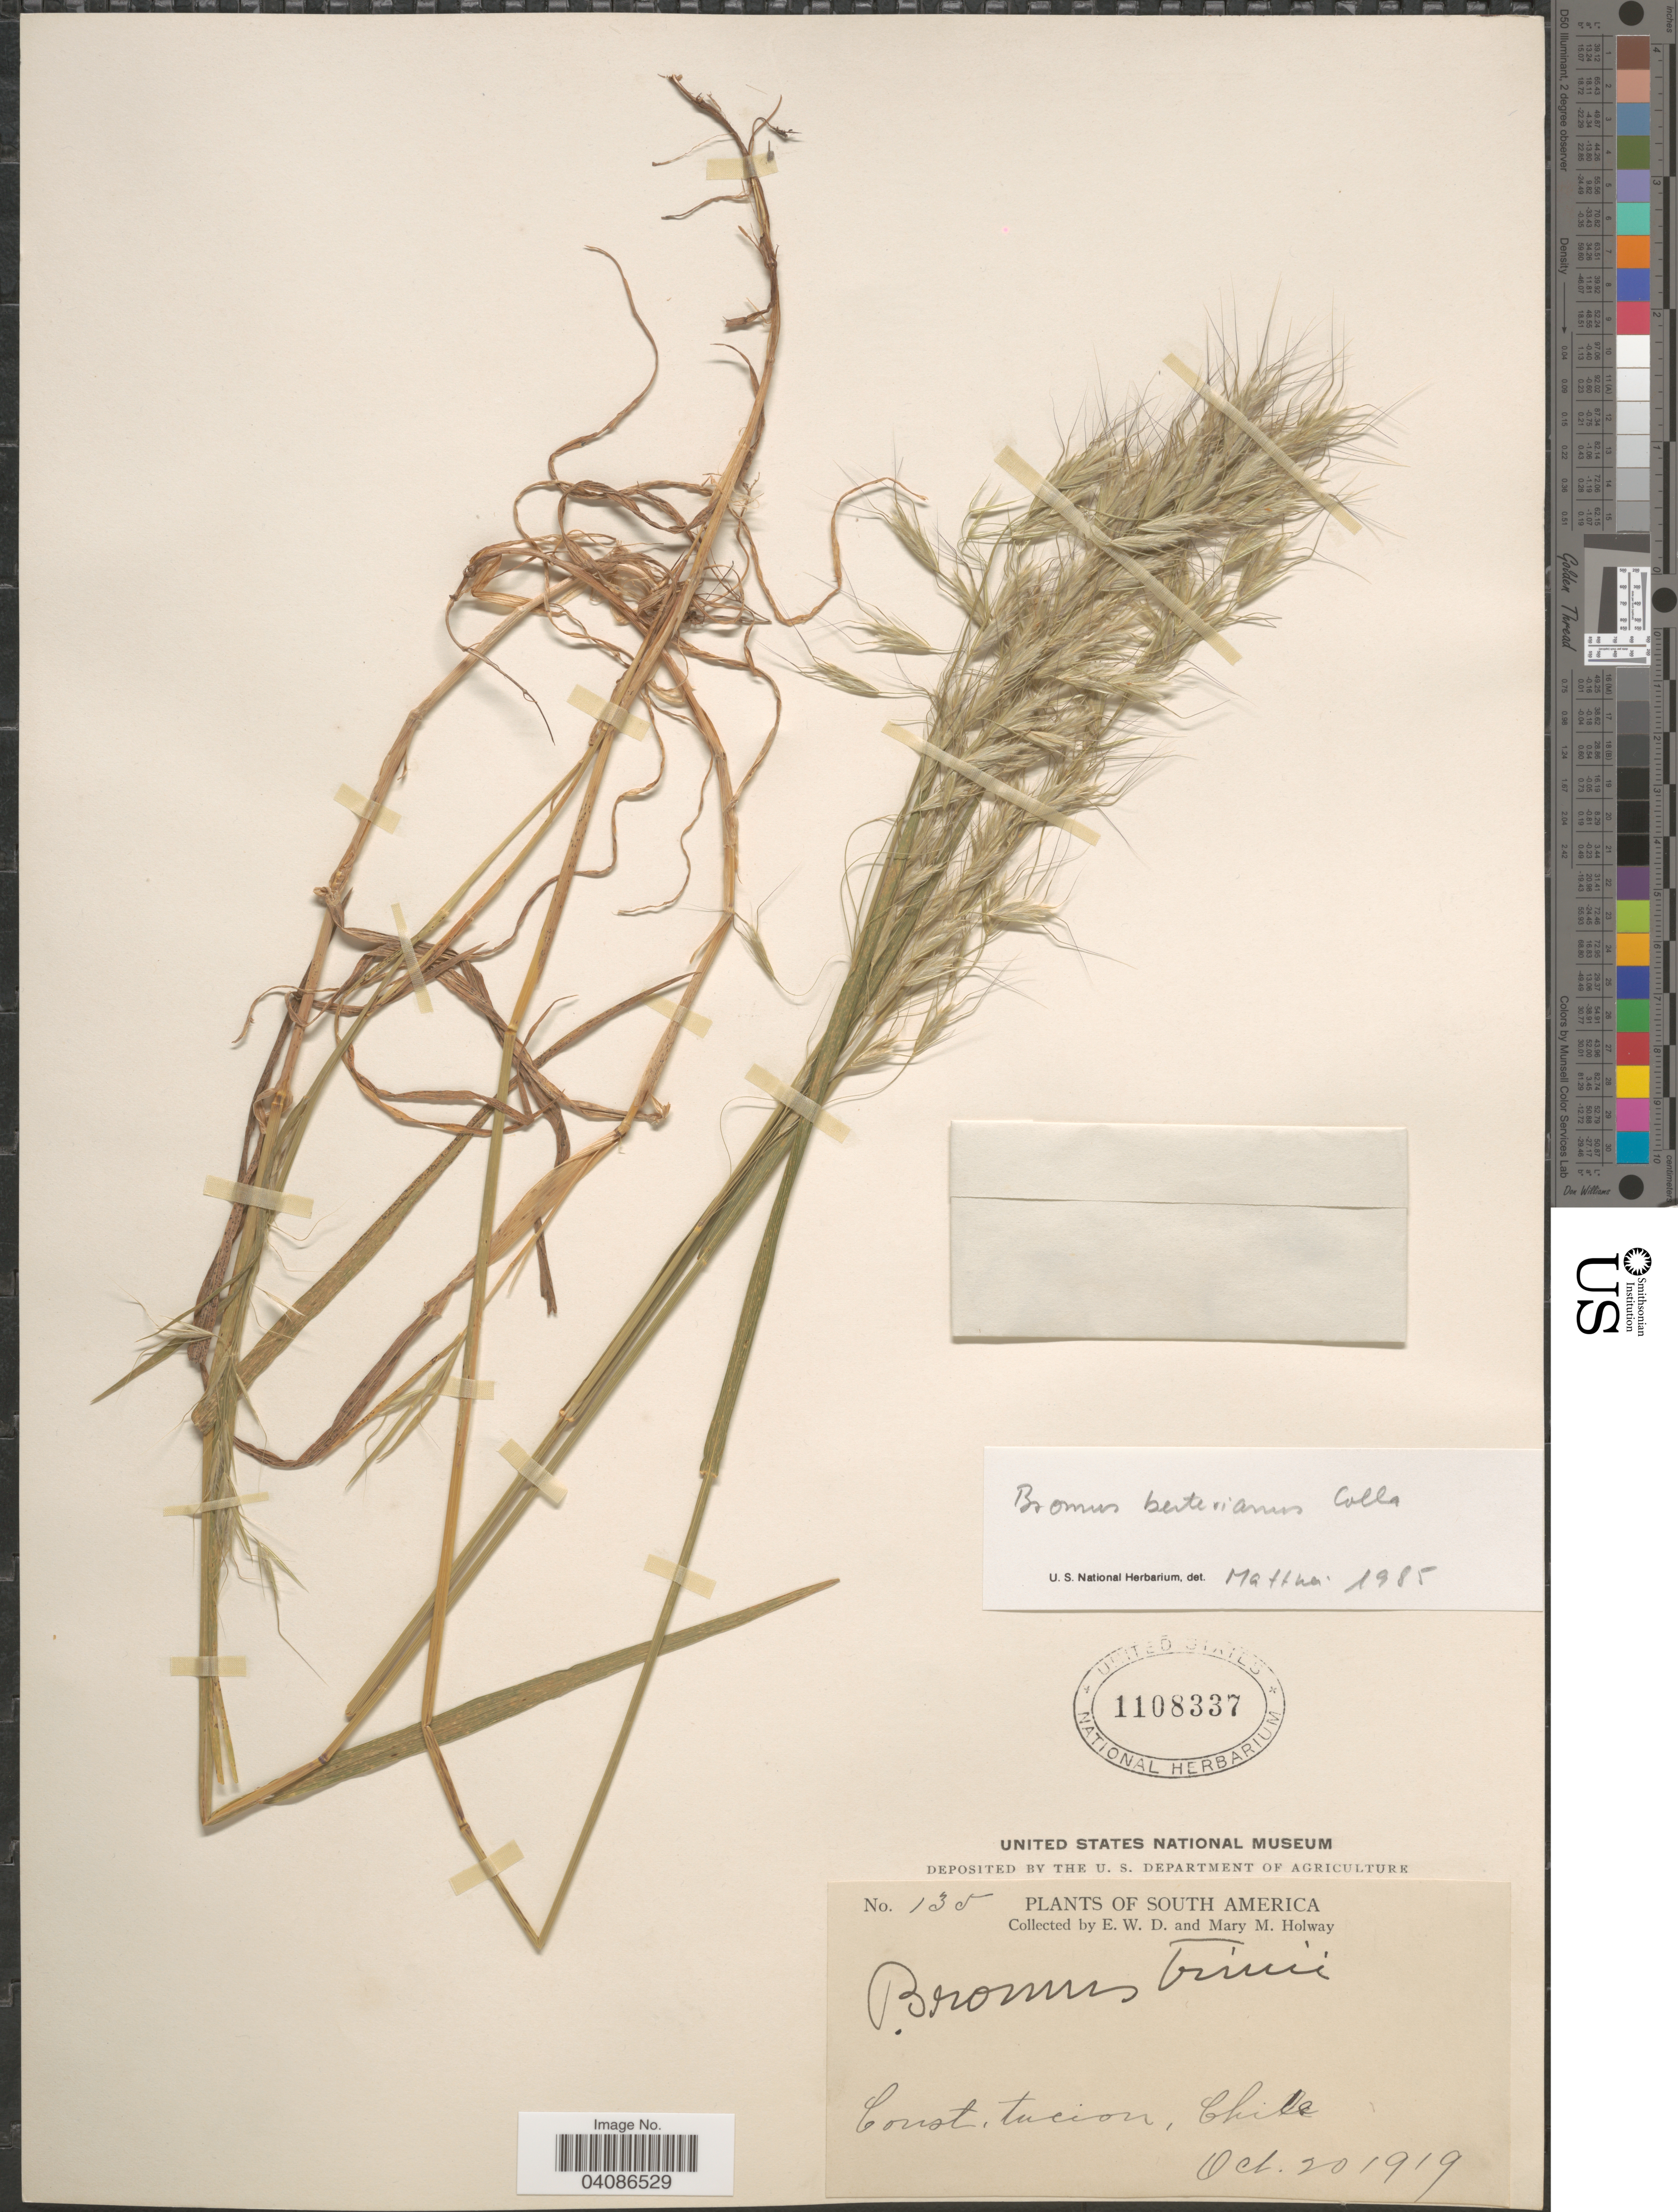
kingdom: Plantae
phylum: Tracheophyta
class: Liliopsida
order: Poales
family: Poaceae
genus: Bromus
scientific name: Bromus berteroanus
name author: Colla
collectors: E. W. D. Holway & M. M. Holway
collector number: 135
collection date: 1919-10-20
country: Chile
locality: Constiitucion.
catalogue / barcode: US 1108337